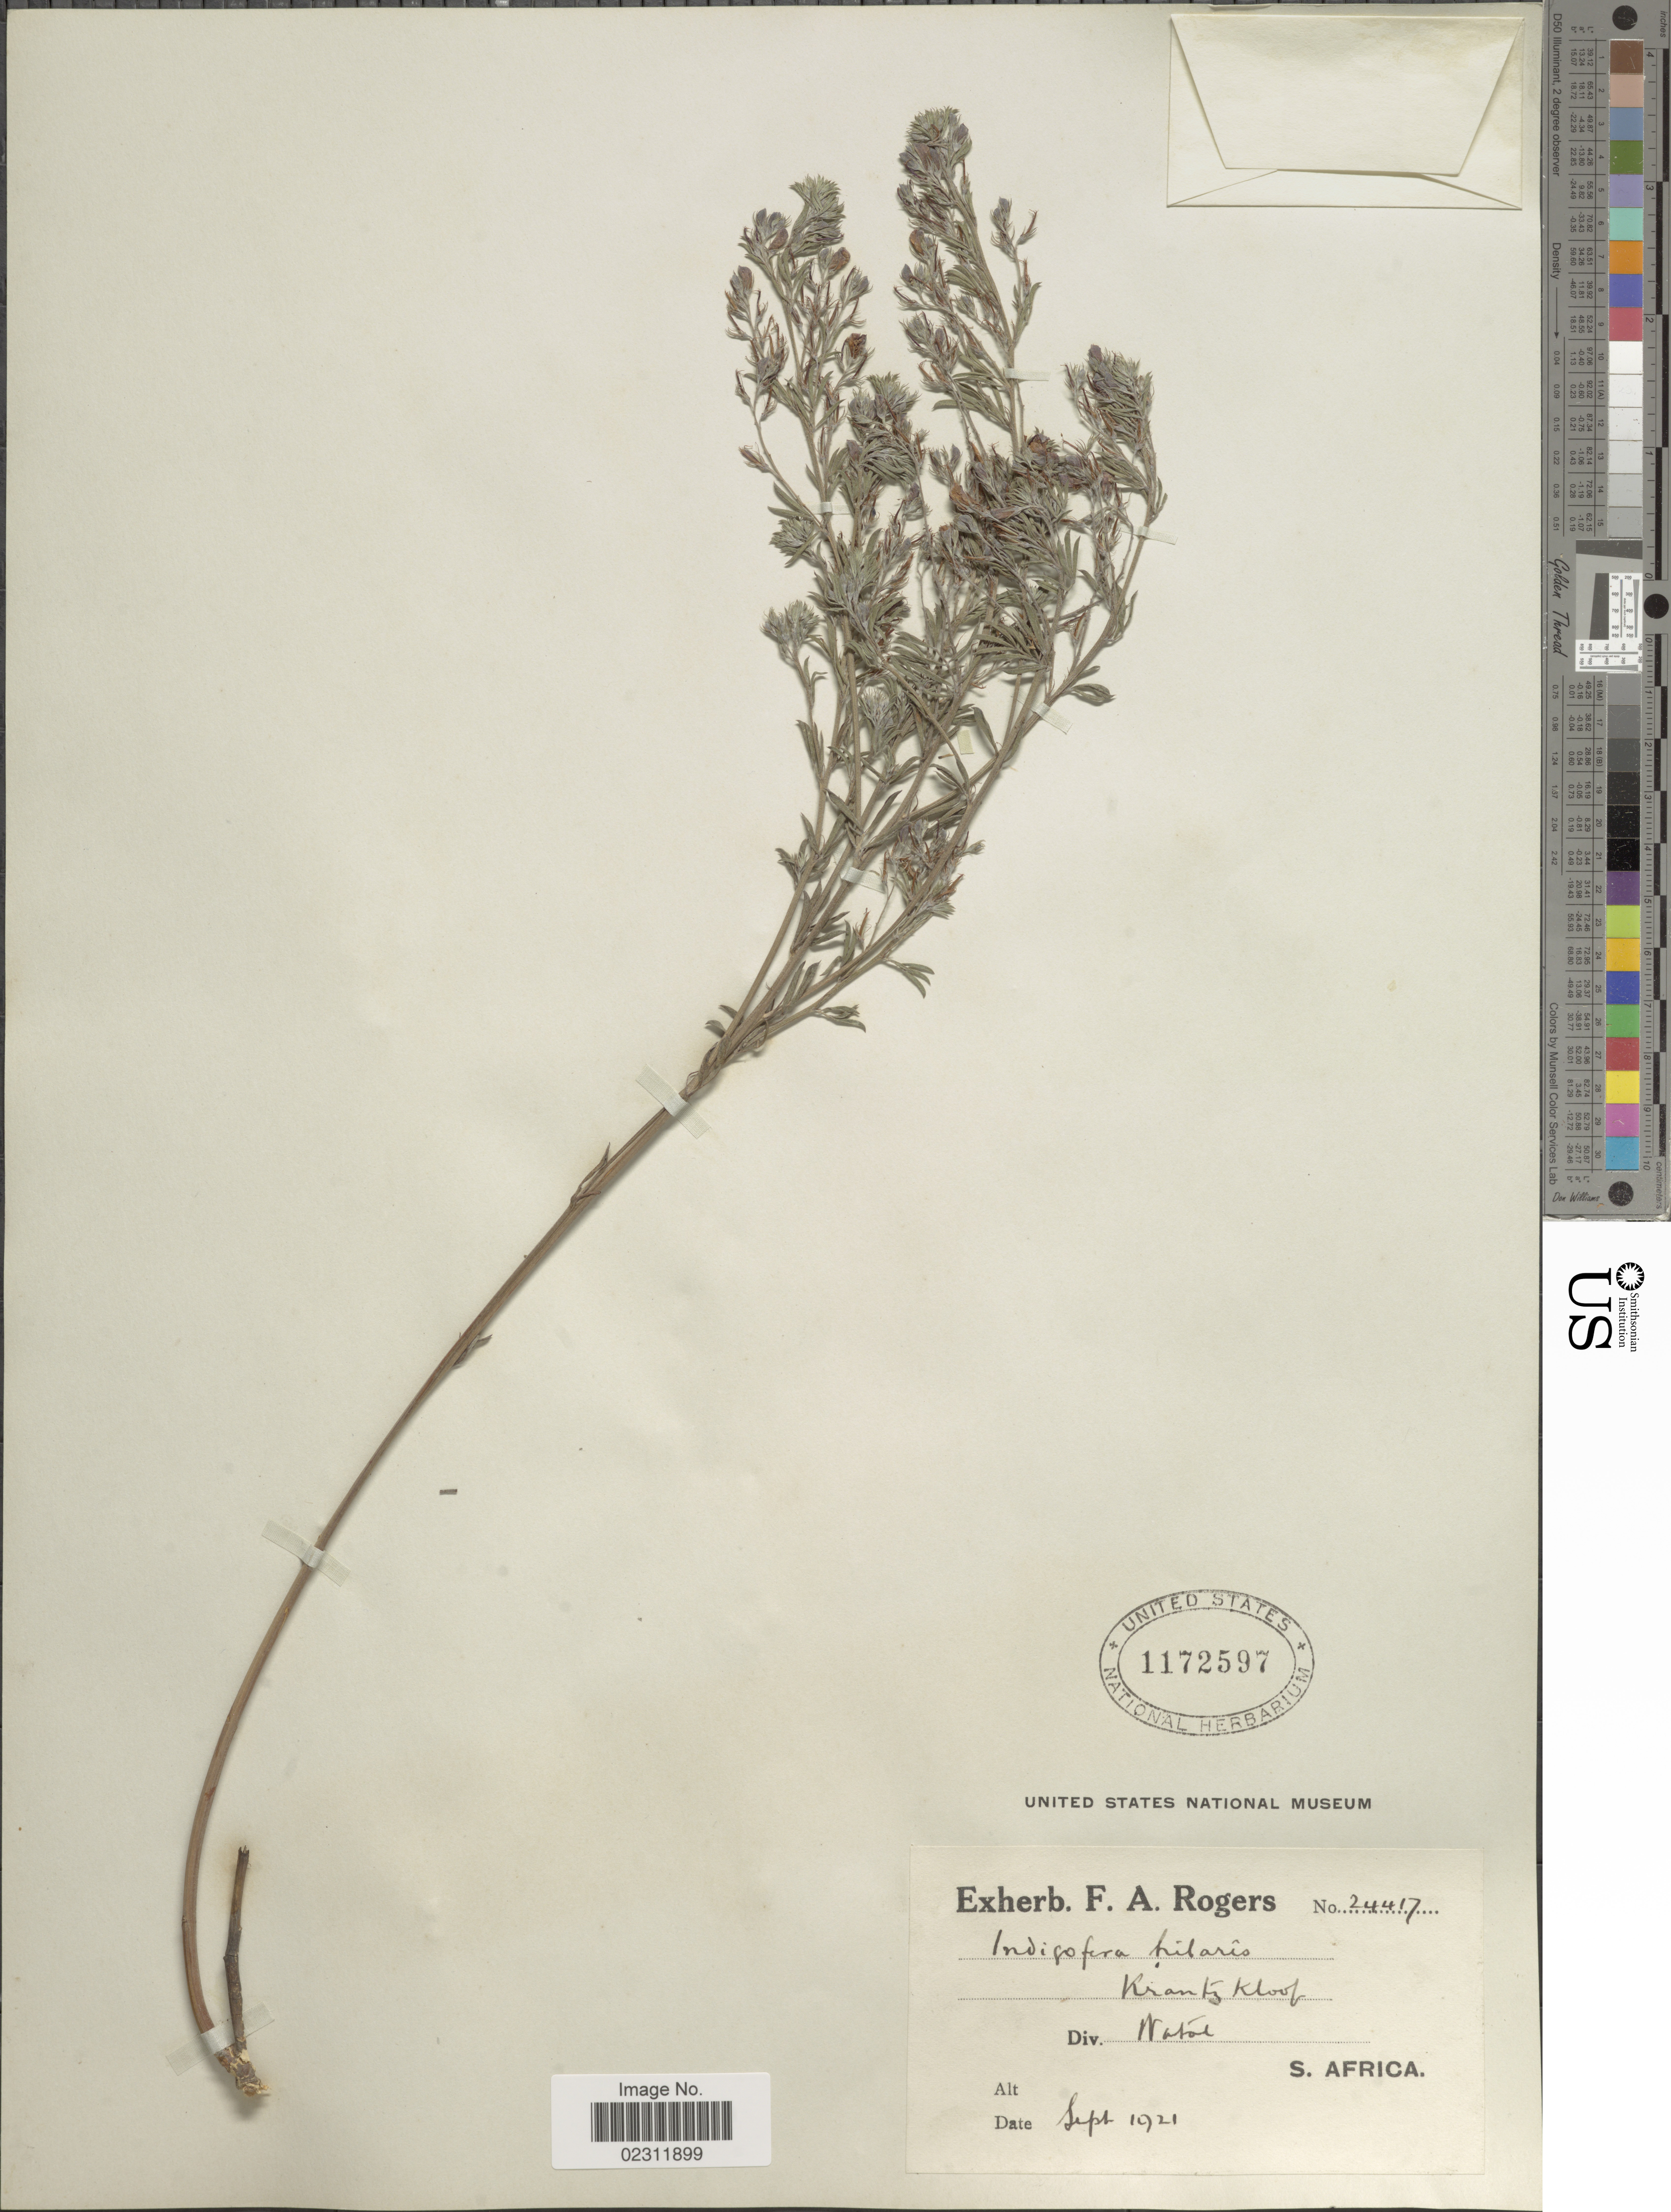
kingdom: Plantae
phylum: Tracheophyta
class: Magnoliopsida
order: Fabales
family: Fabaceae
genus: Indigofera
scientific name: Indigofera hilaris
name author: Eckl. & Zeyh.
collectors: ex herb. F. A. Rogers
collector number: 24417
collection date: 1921-09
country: South Africa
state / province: KwaZulu-Natal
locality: Natal, S. Africa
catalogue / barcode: US 1172597